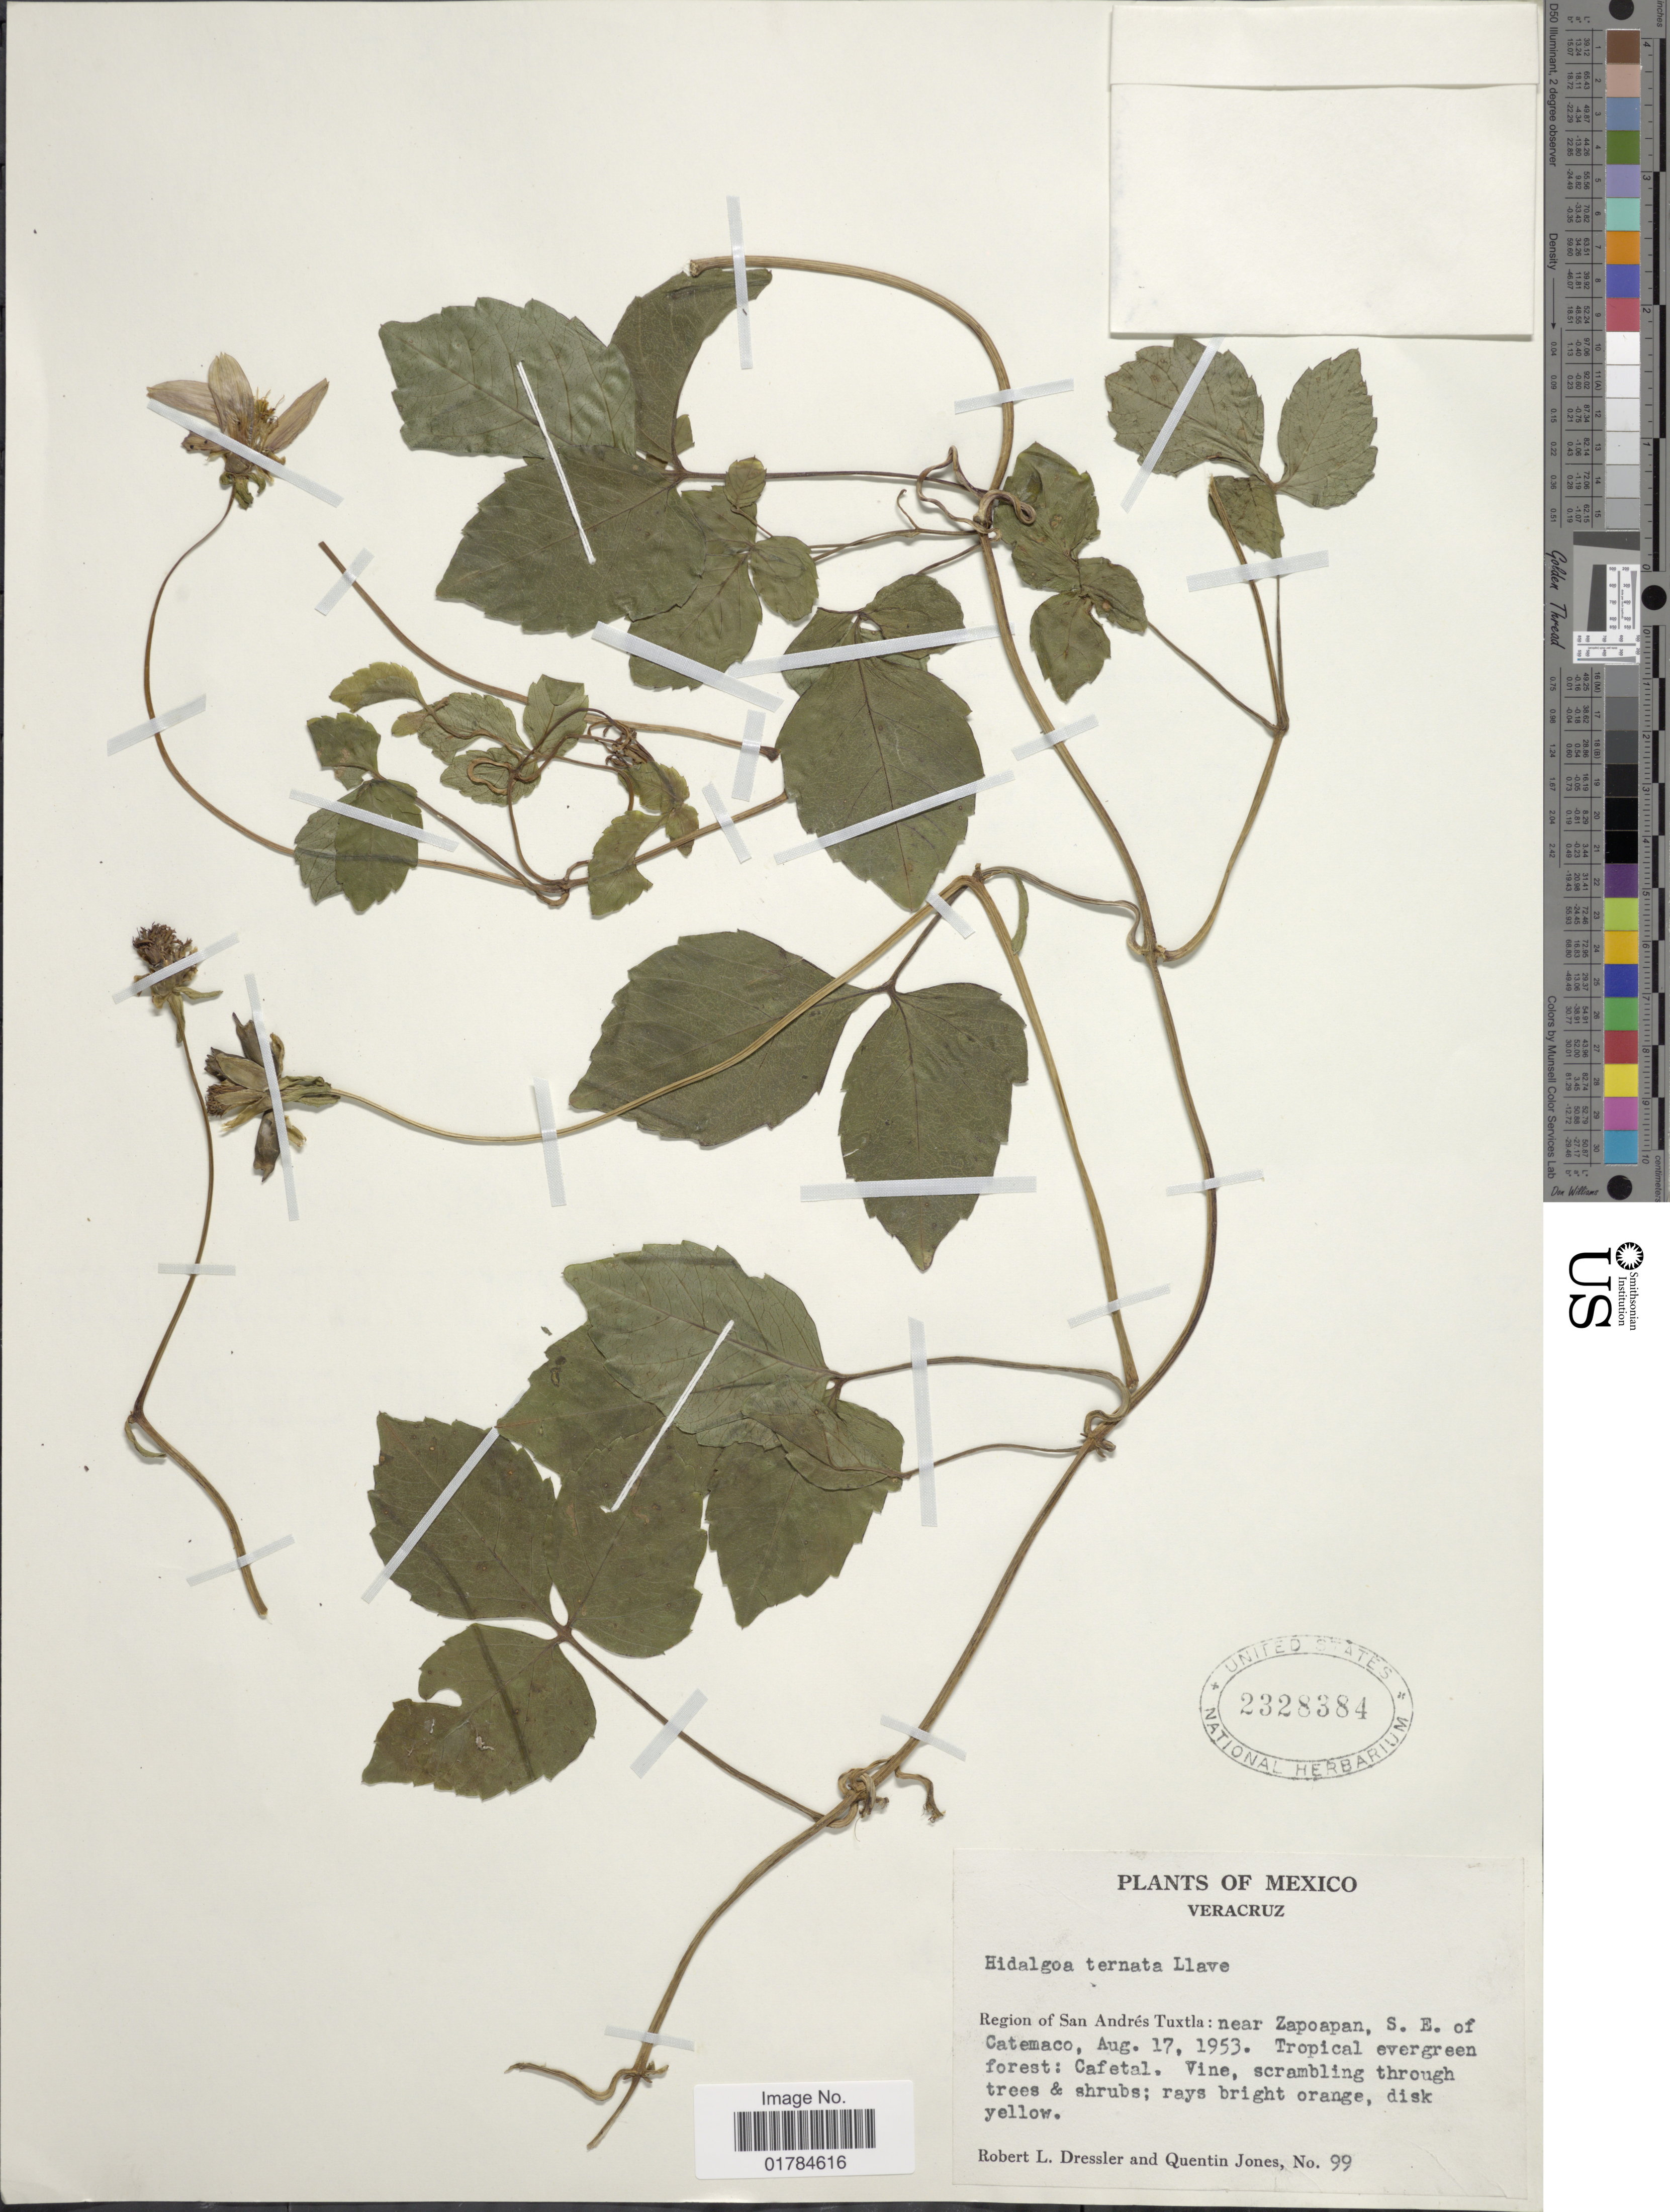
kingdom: Plantae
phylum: Tracheophyta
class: Magnoliopsida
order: Asterales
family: Asteraceae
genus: Hidalgoa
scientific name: Hidalgoa ternata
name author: La Llave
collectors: R. Dressler & Q. Jones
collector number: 99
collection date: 1953-08-17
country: Mexico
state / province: Veracruz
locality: Vera Cruz, Region of San Andres Tuxtla: near Zapoapan, S.E. of Catemaco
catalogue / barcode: US 2328384